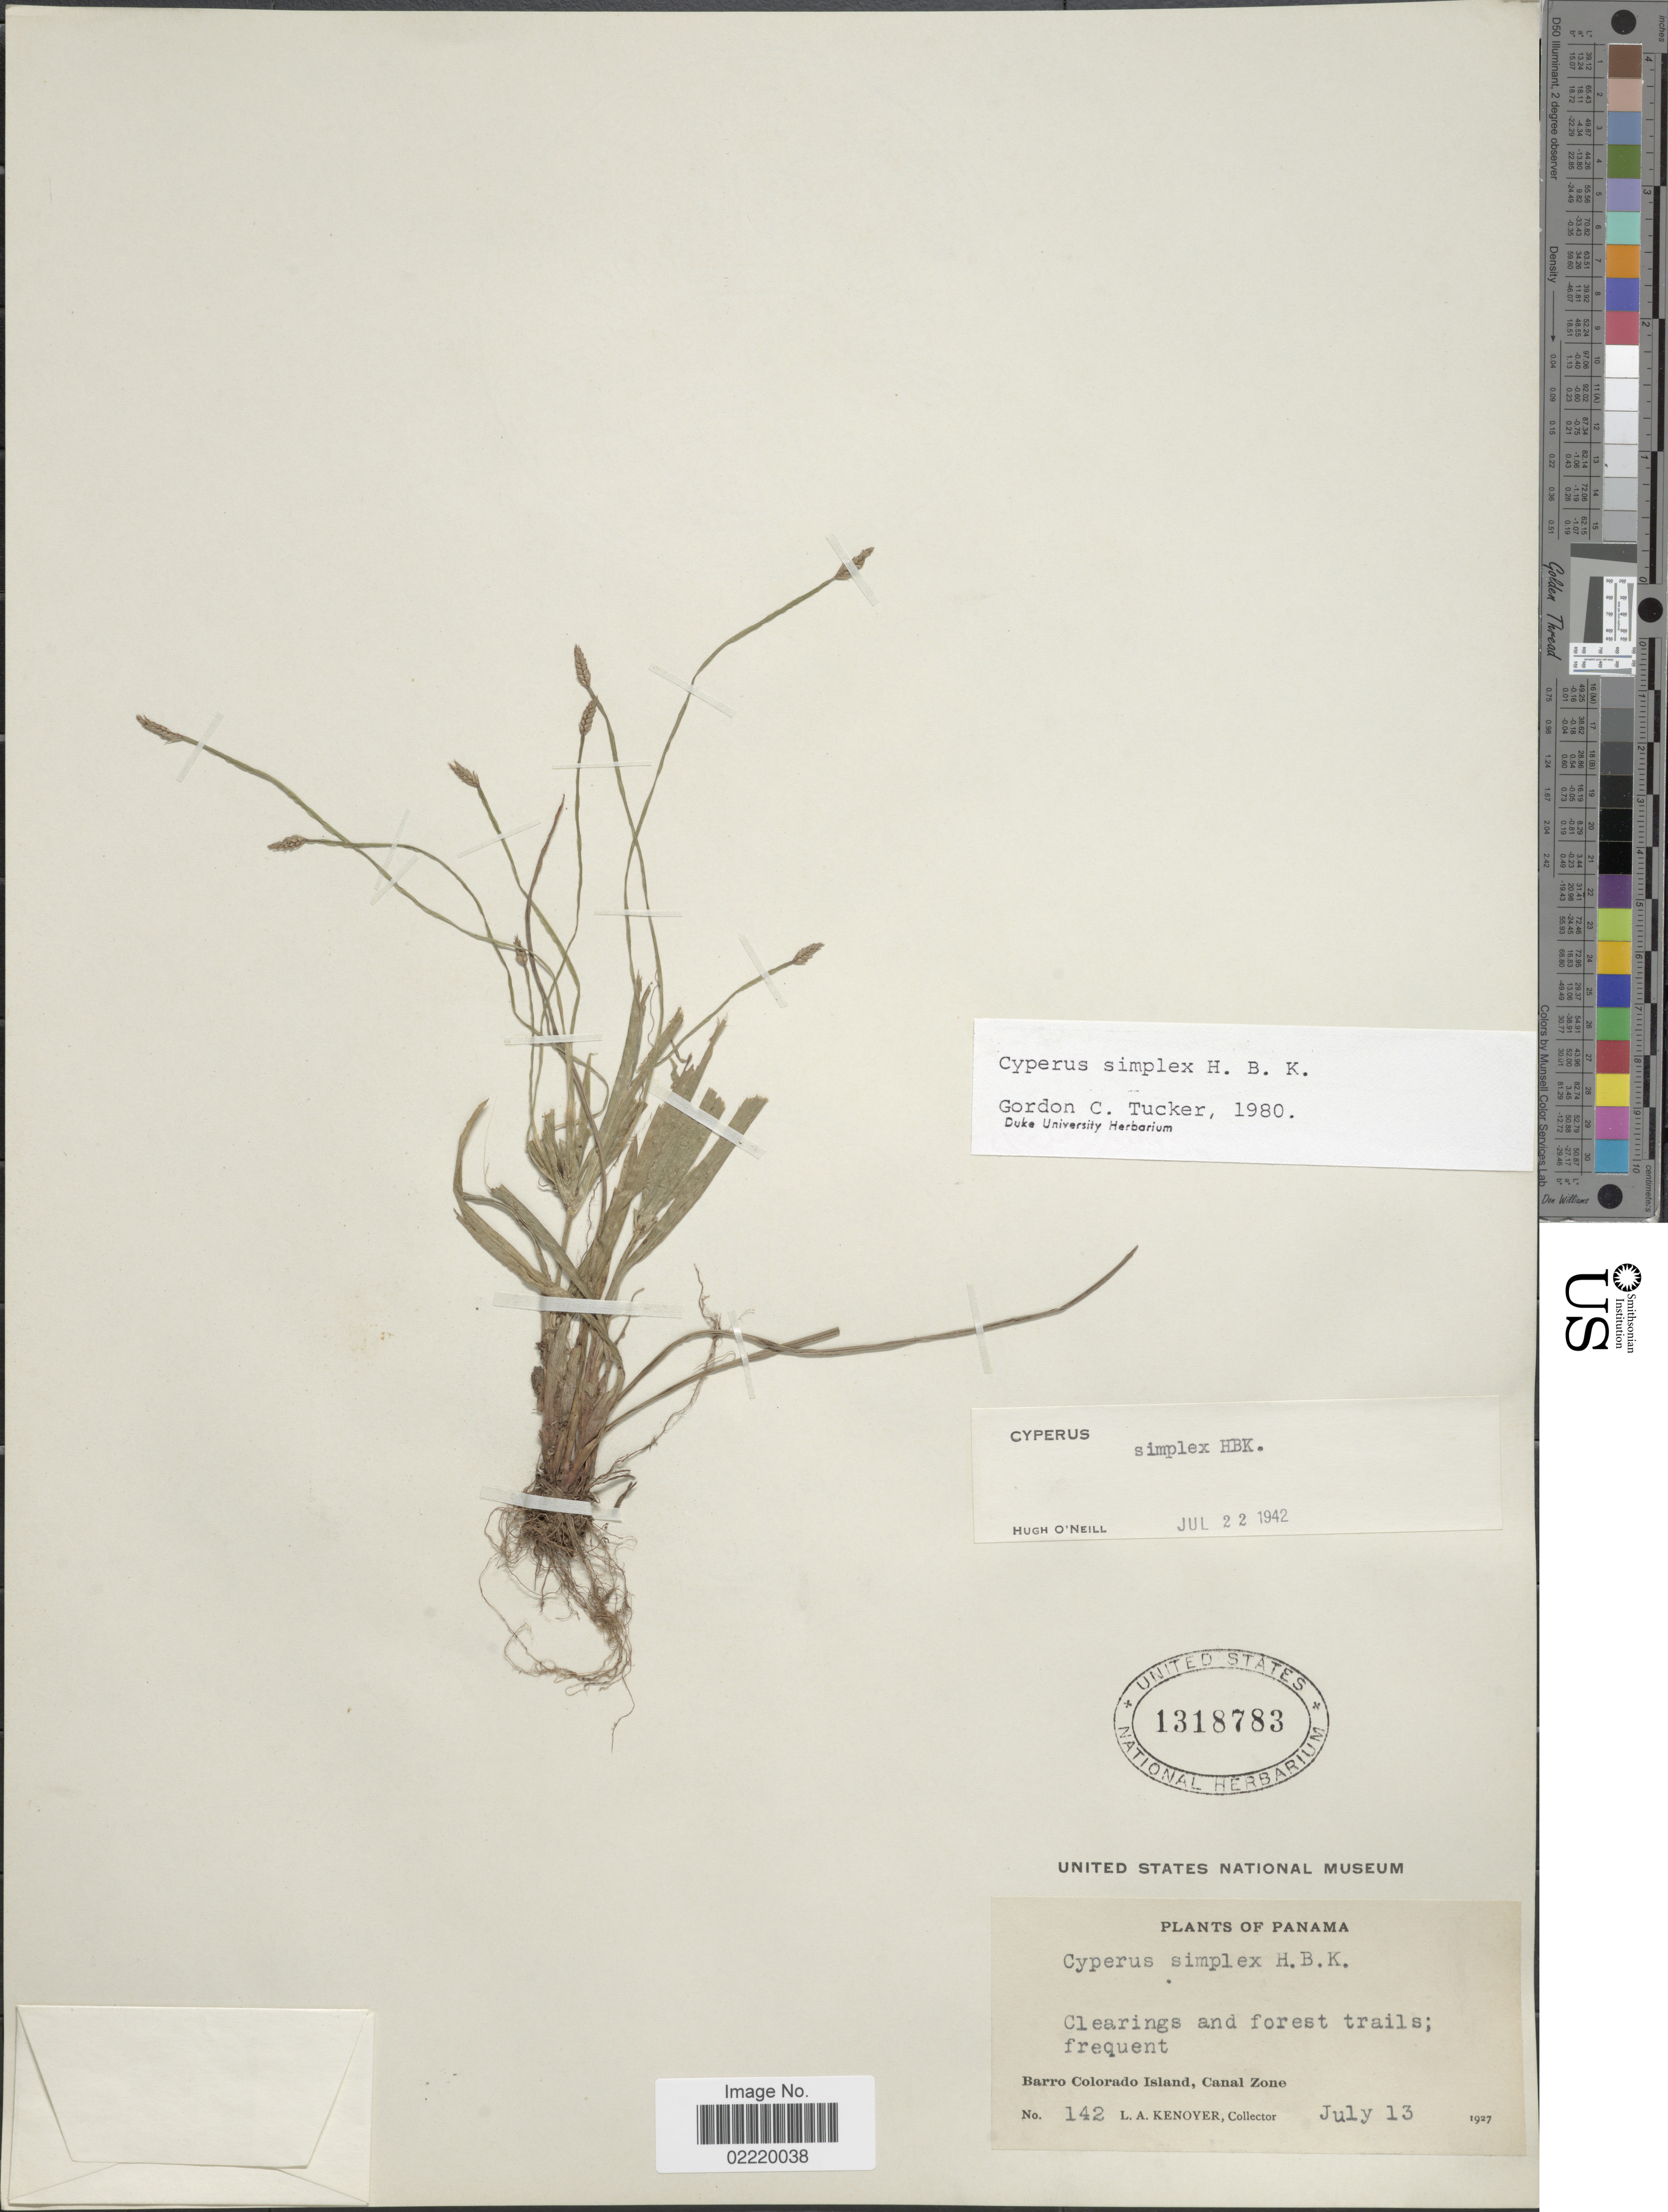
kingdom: Plantae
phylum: Tracheophyta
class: Liliopsida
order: Poales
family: Cyperaceae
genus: Cyperus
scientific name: Cyperus simplex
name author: Kunth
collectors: L. A. Kenoyer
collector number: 142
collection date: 1927-07-13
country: Panama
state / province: Panamá Oeste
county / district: Canal Zone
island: Barro Colorado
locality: Clearings and forest trails, Barro Colorado Island, Canal Zone.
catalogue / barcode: US 1318783